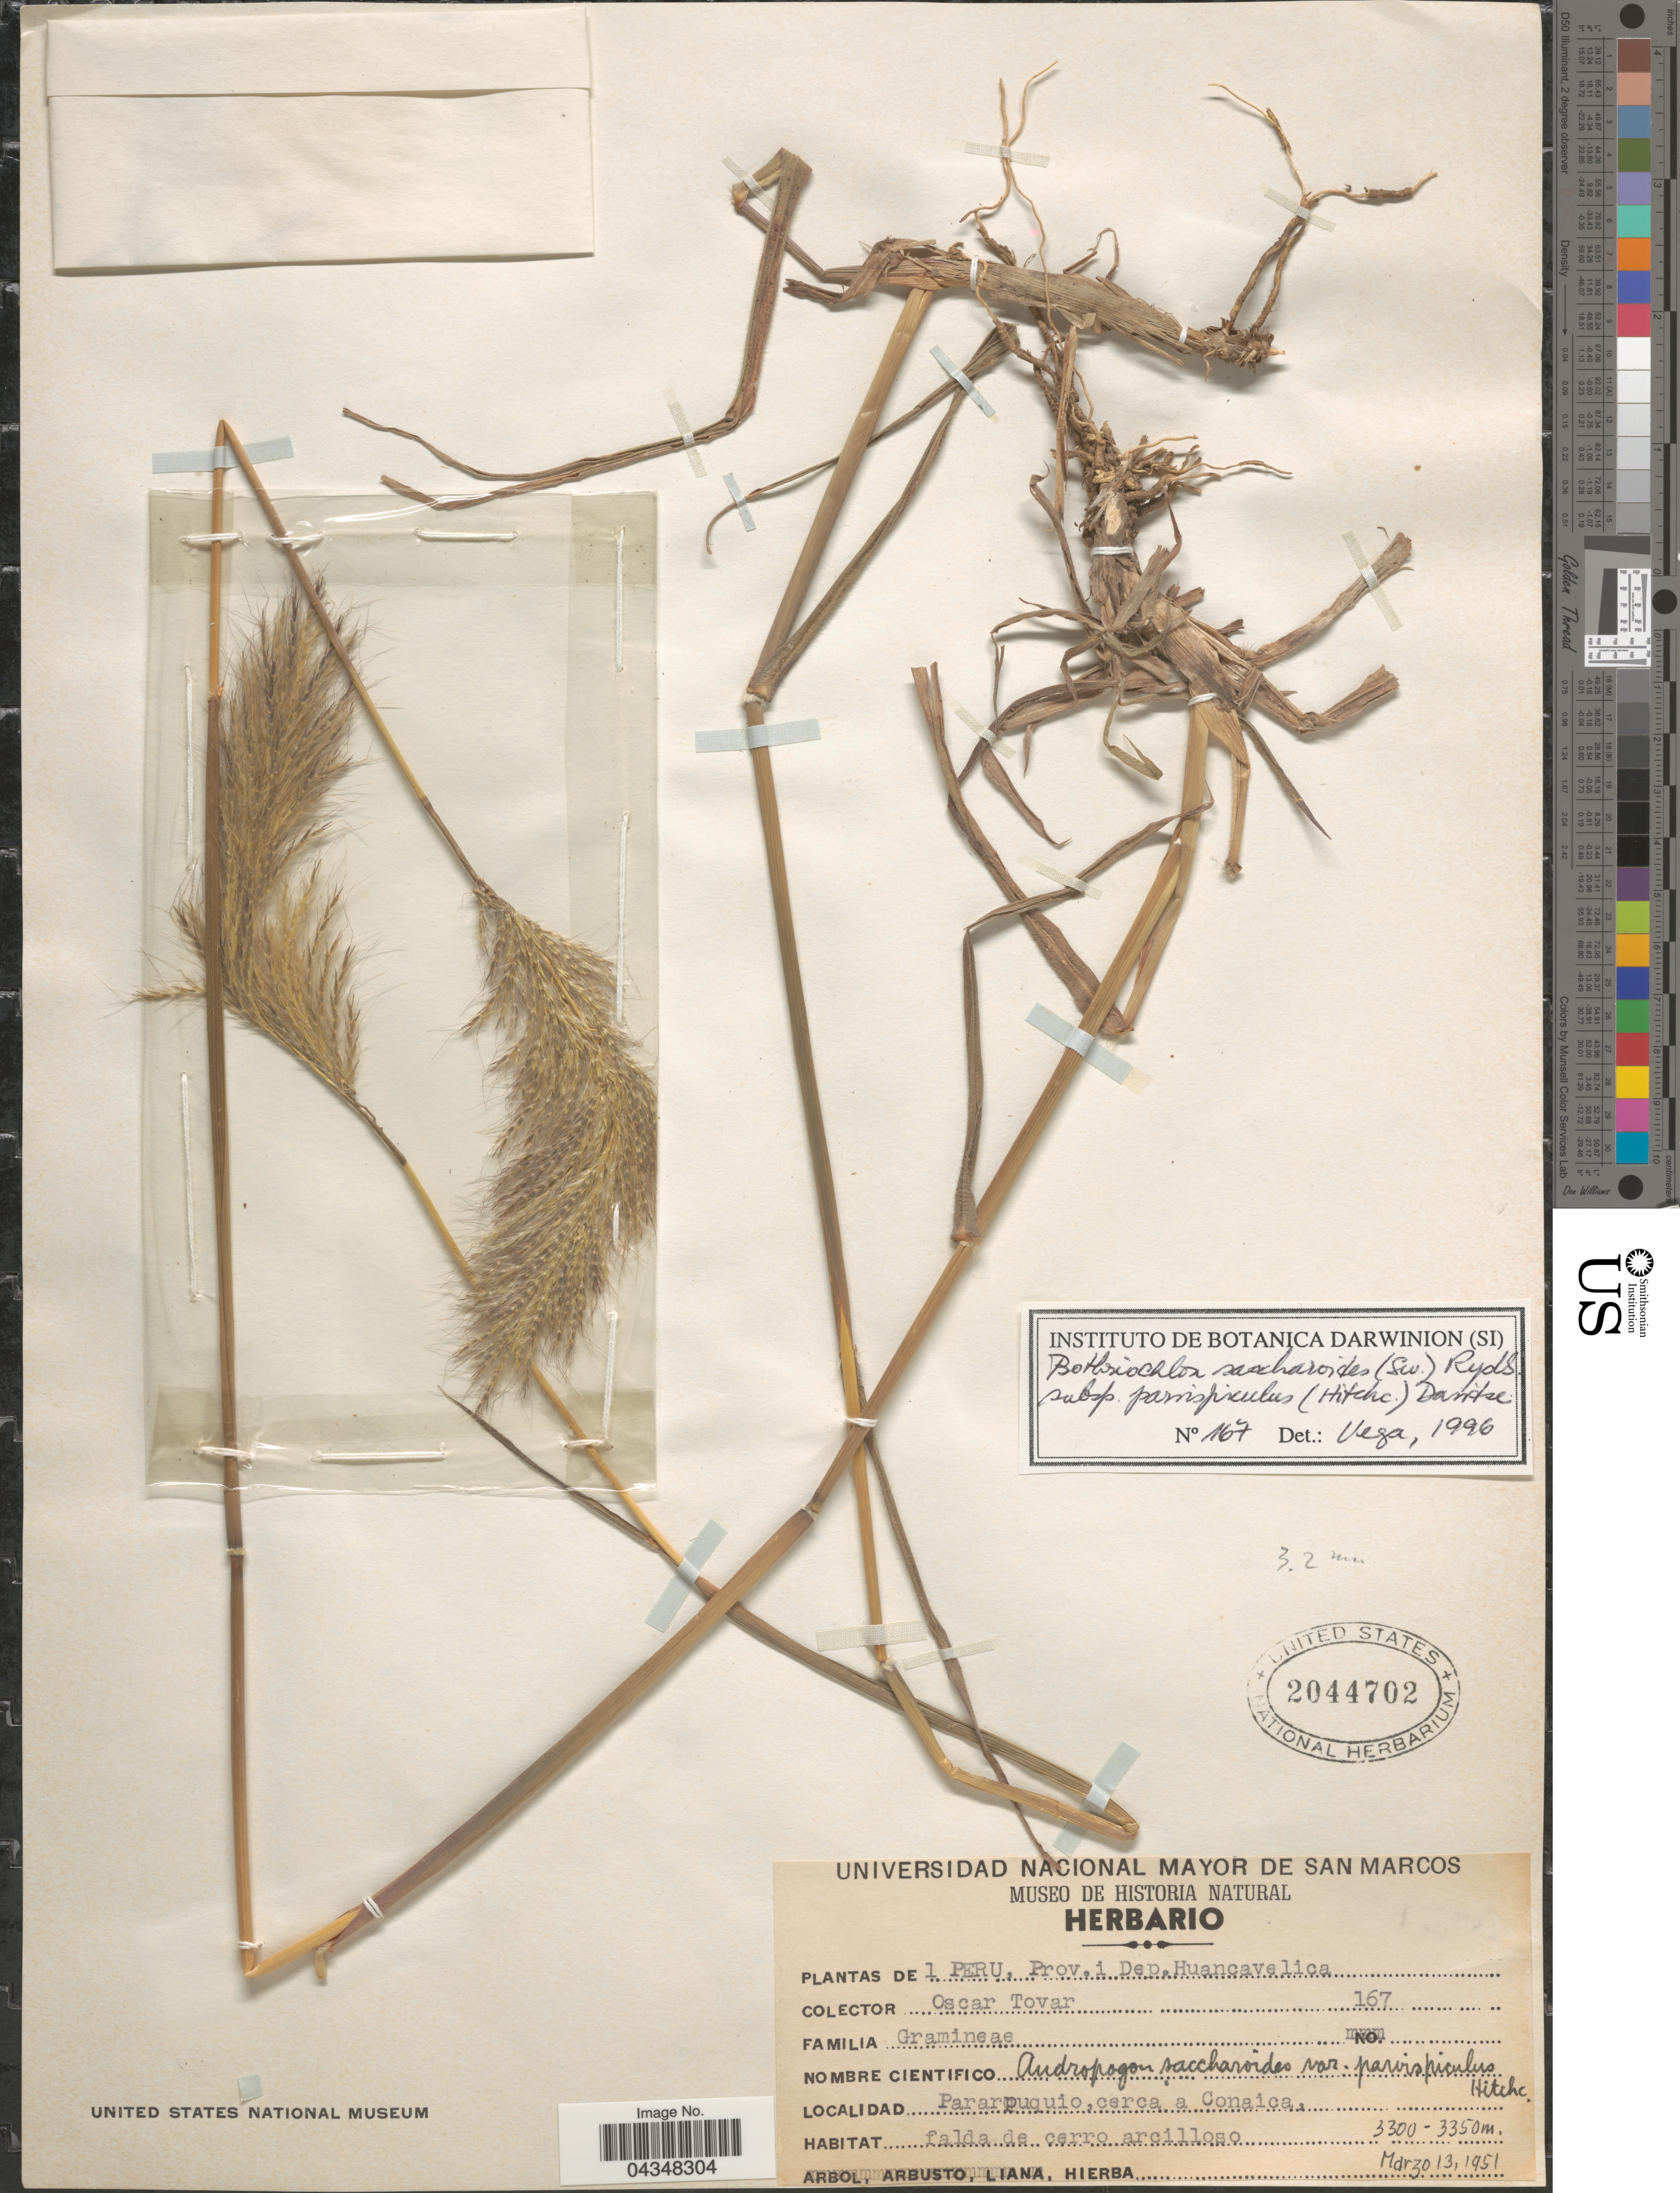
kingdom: Plantae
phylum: Tracheophyta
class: Liliopsida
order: Poales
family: Poaceae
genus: Bothriochloa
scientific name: Bothriochloa saccharoides var. parvispicula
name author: (Hitchc.) Tovar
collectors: Ó. Tovar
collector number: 167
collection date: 1951-03-13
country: Peru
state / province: Huancavelica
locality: Prov. i Dep. Huancavelica. Pararpuquio, cerca a Conaica.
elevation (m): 3300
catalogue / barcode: US 2044702